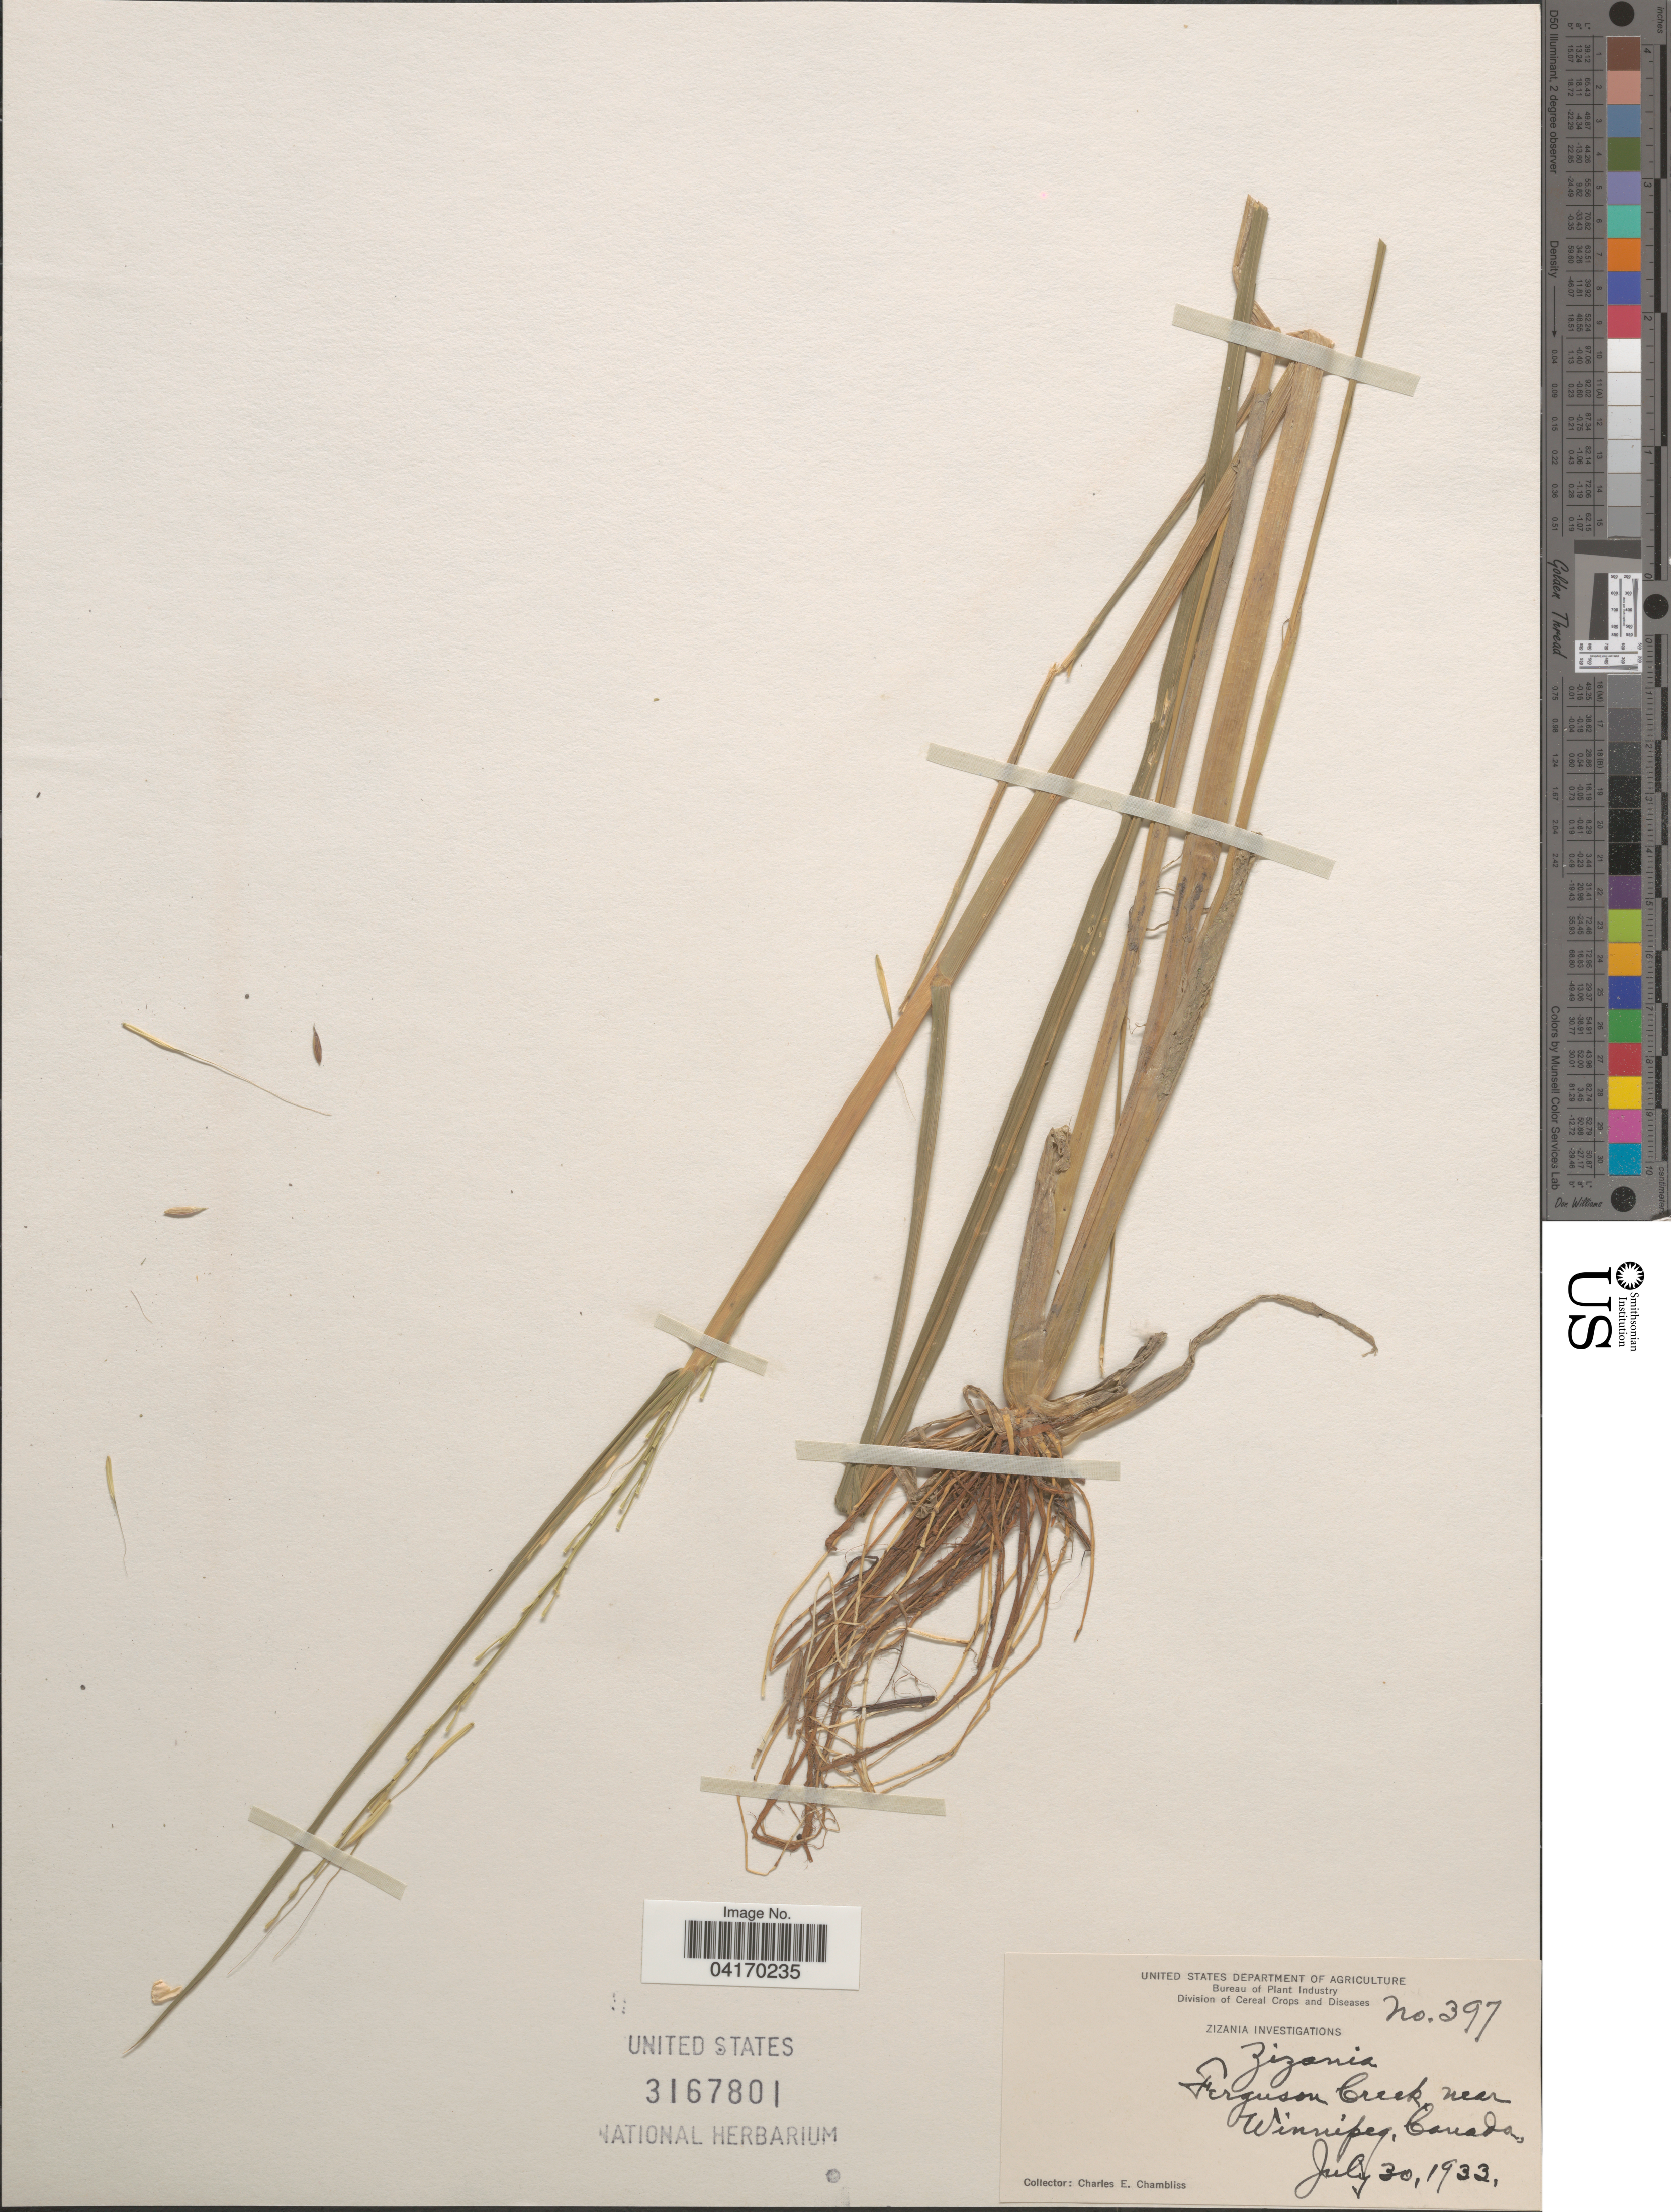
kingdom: Plantae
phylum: Tracheophyta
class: Liliopsida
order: Poales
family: Poaceae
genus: Zizania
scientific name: Zizania palustris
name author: L.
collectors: C. Chambliss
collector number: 397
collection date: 1933-07-30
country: Canada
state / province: Manitoba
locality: Ferguson Creek near Winnipeg.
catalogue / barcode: US 3167801